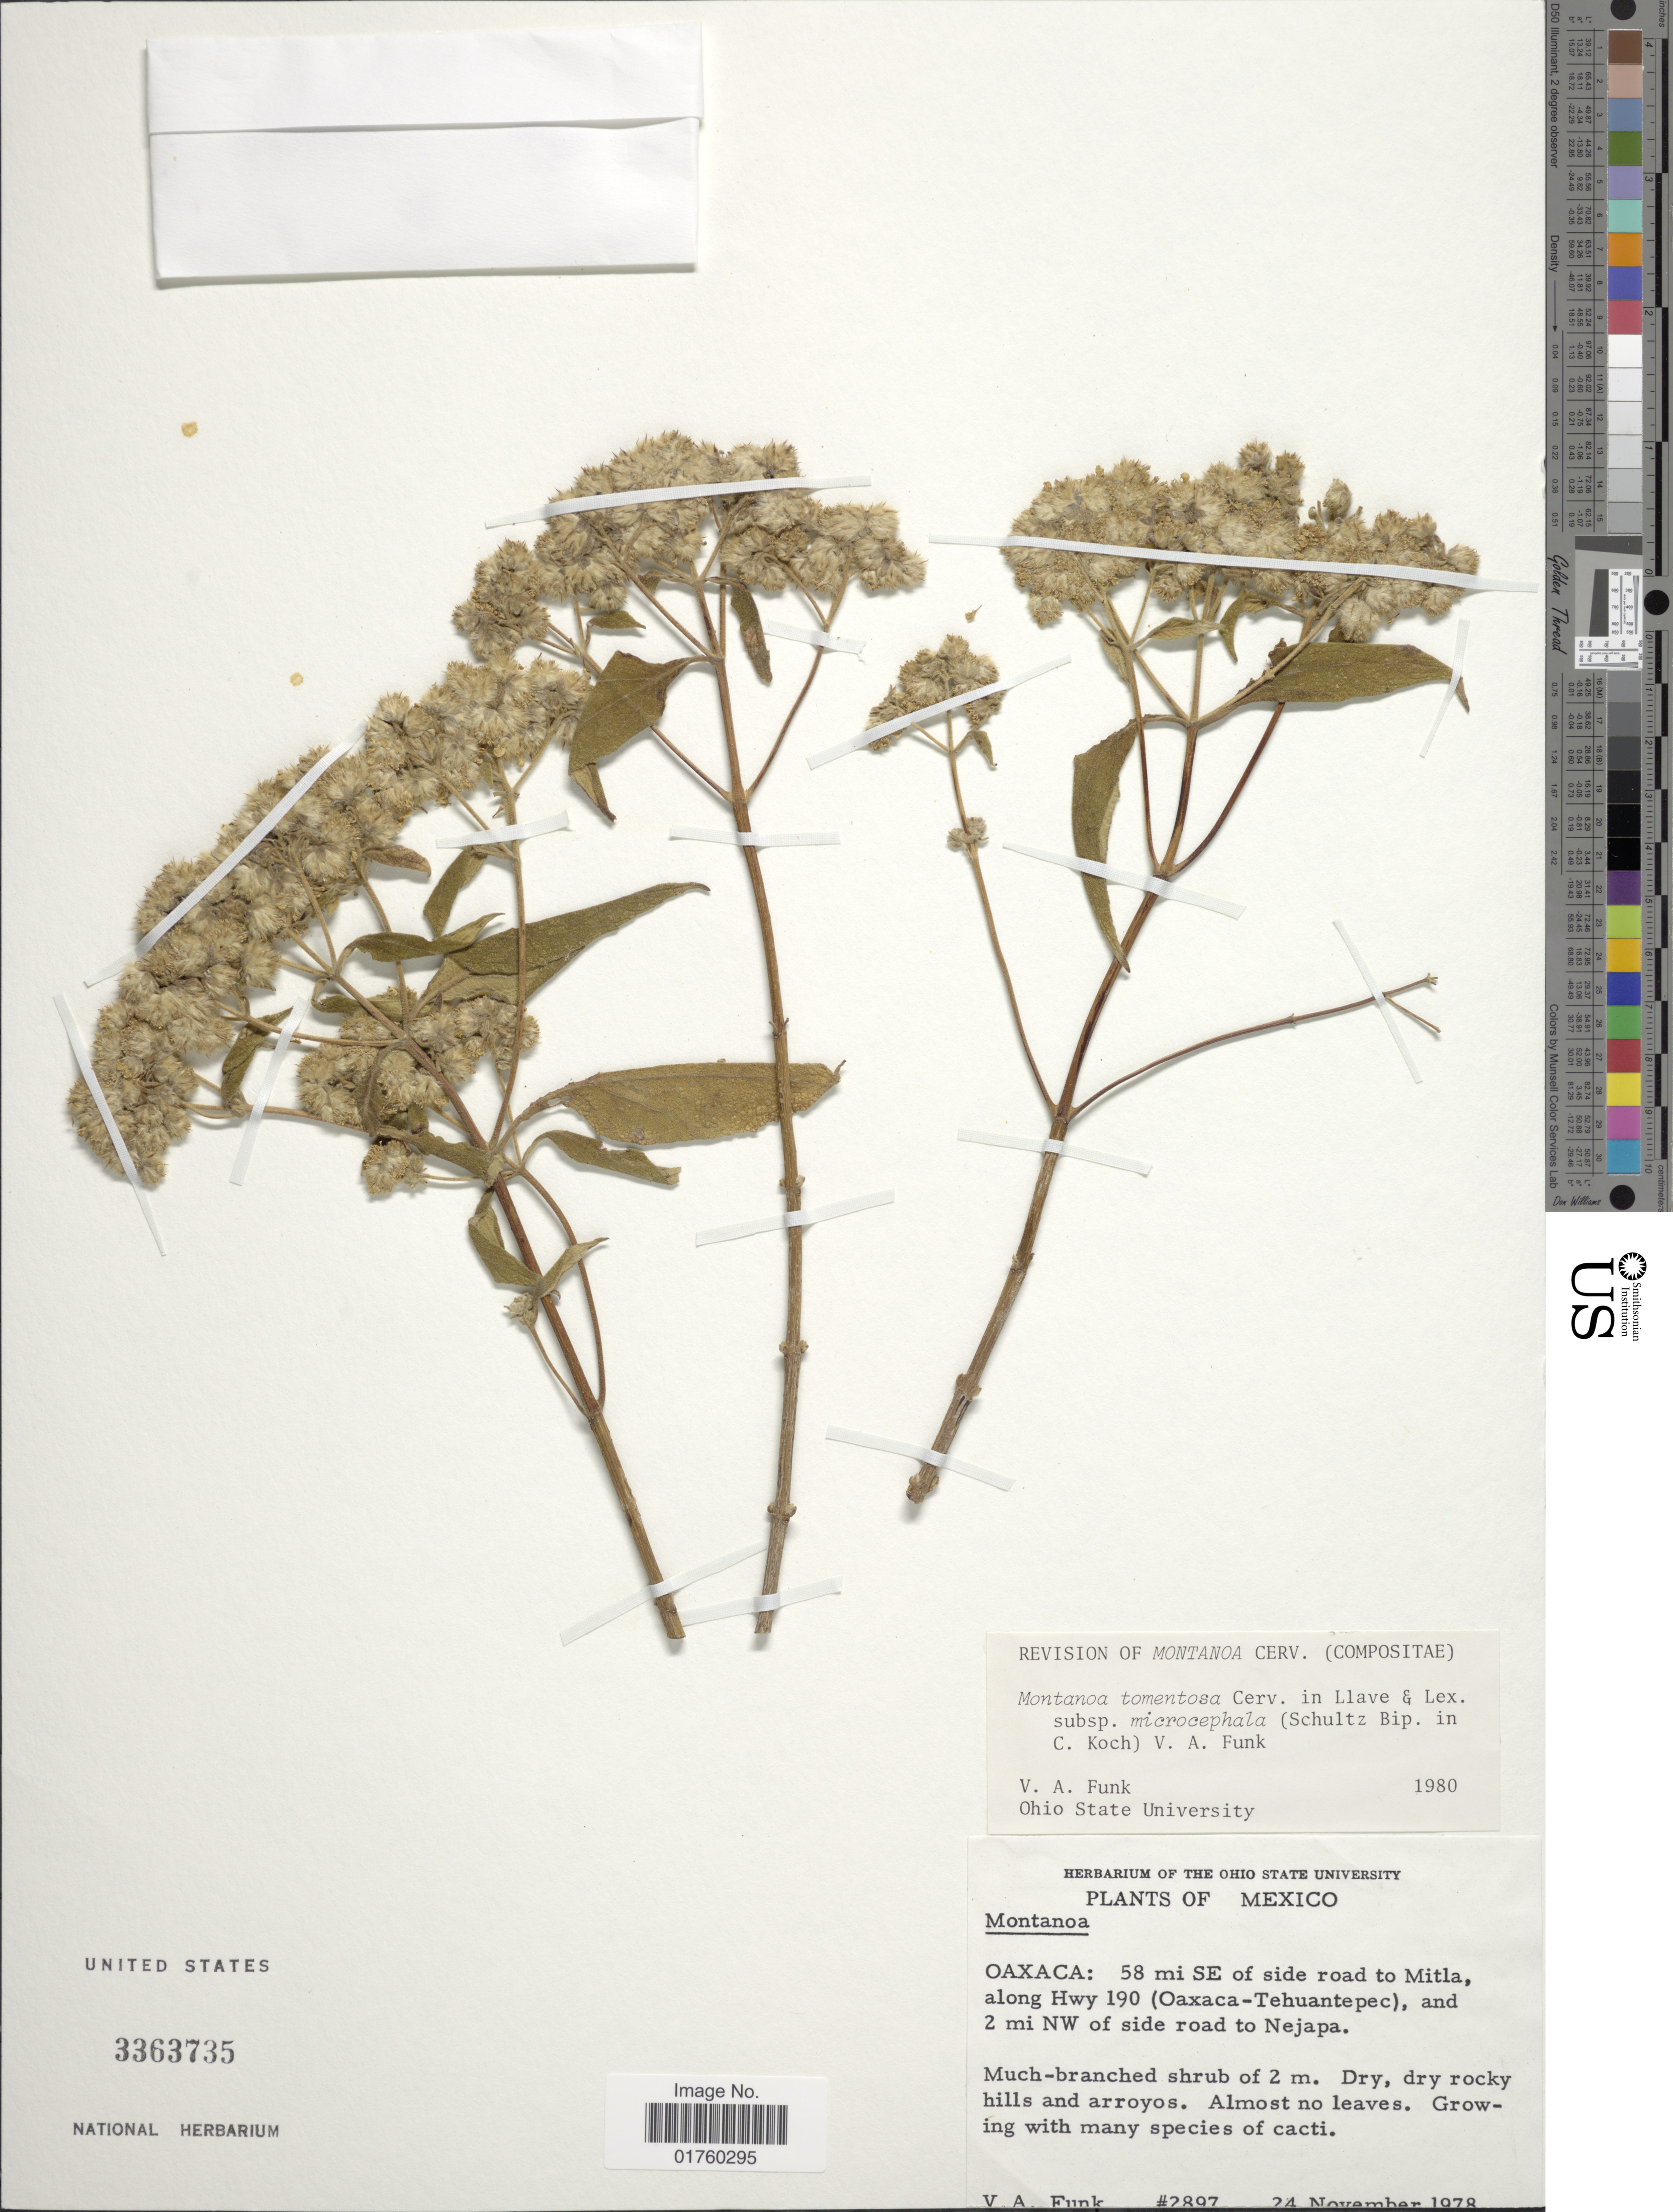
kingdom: Plantae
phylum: Tracheophyta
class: Magnoliopsida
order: Asterales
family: Asteraceae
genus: Montanoa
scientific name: Montanoa tomentosa subsp. microcephala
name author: (Sch. Bip.) B.L. Turner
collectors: V. Funk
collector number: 2897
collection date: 1978-11-24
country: Mexico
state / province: Oaxaca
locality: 58 mi SE of side road to Mitla, along Hwy 190 (Oaxaca-Tehuantepec), and 2 mi NW of side road to Nejapa.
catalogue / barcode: US 3363735